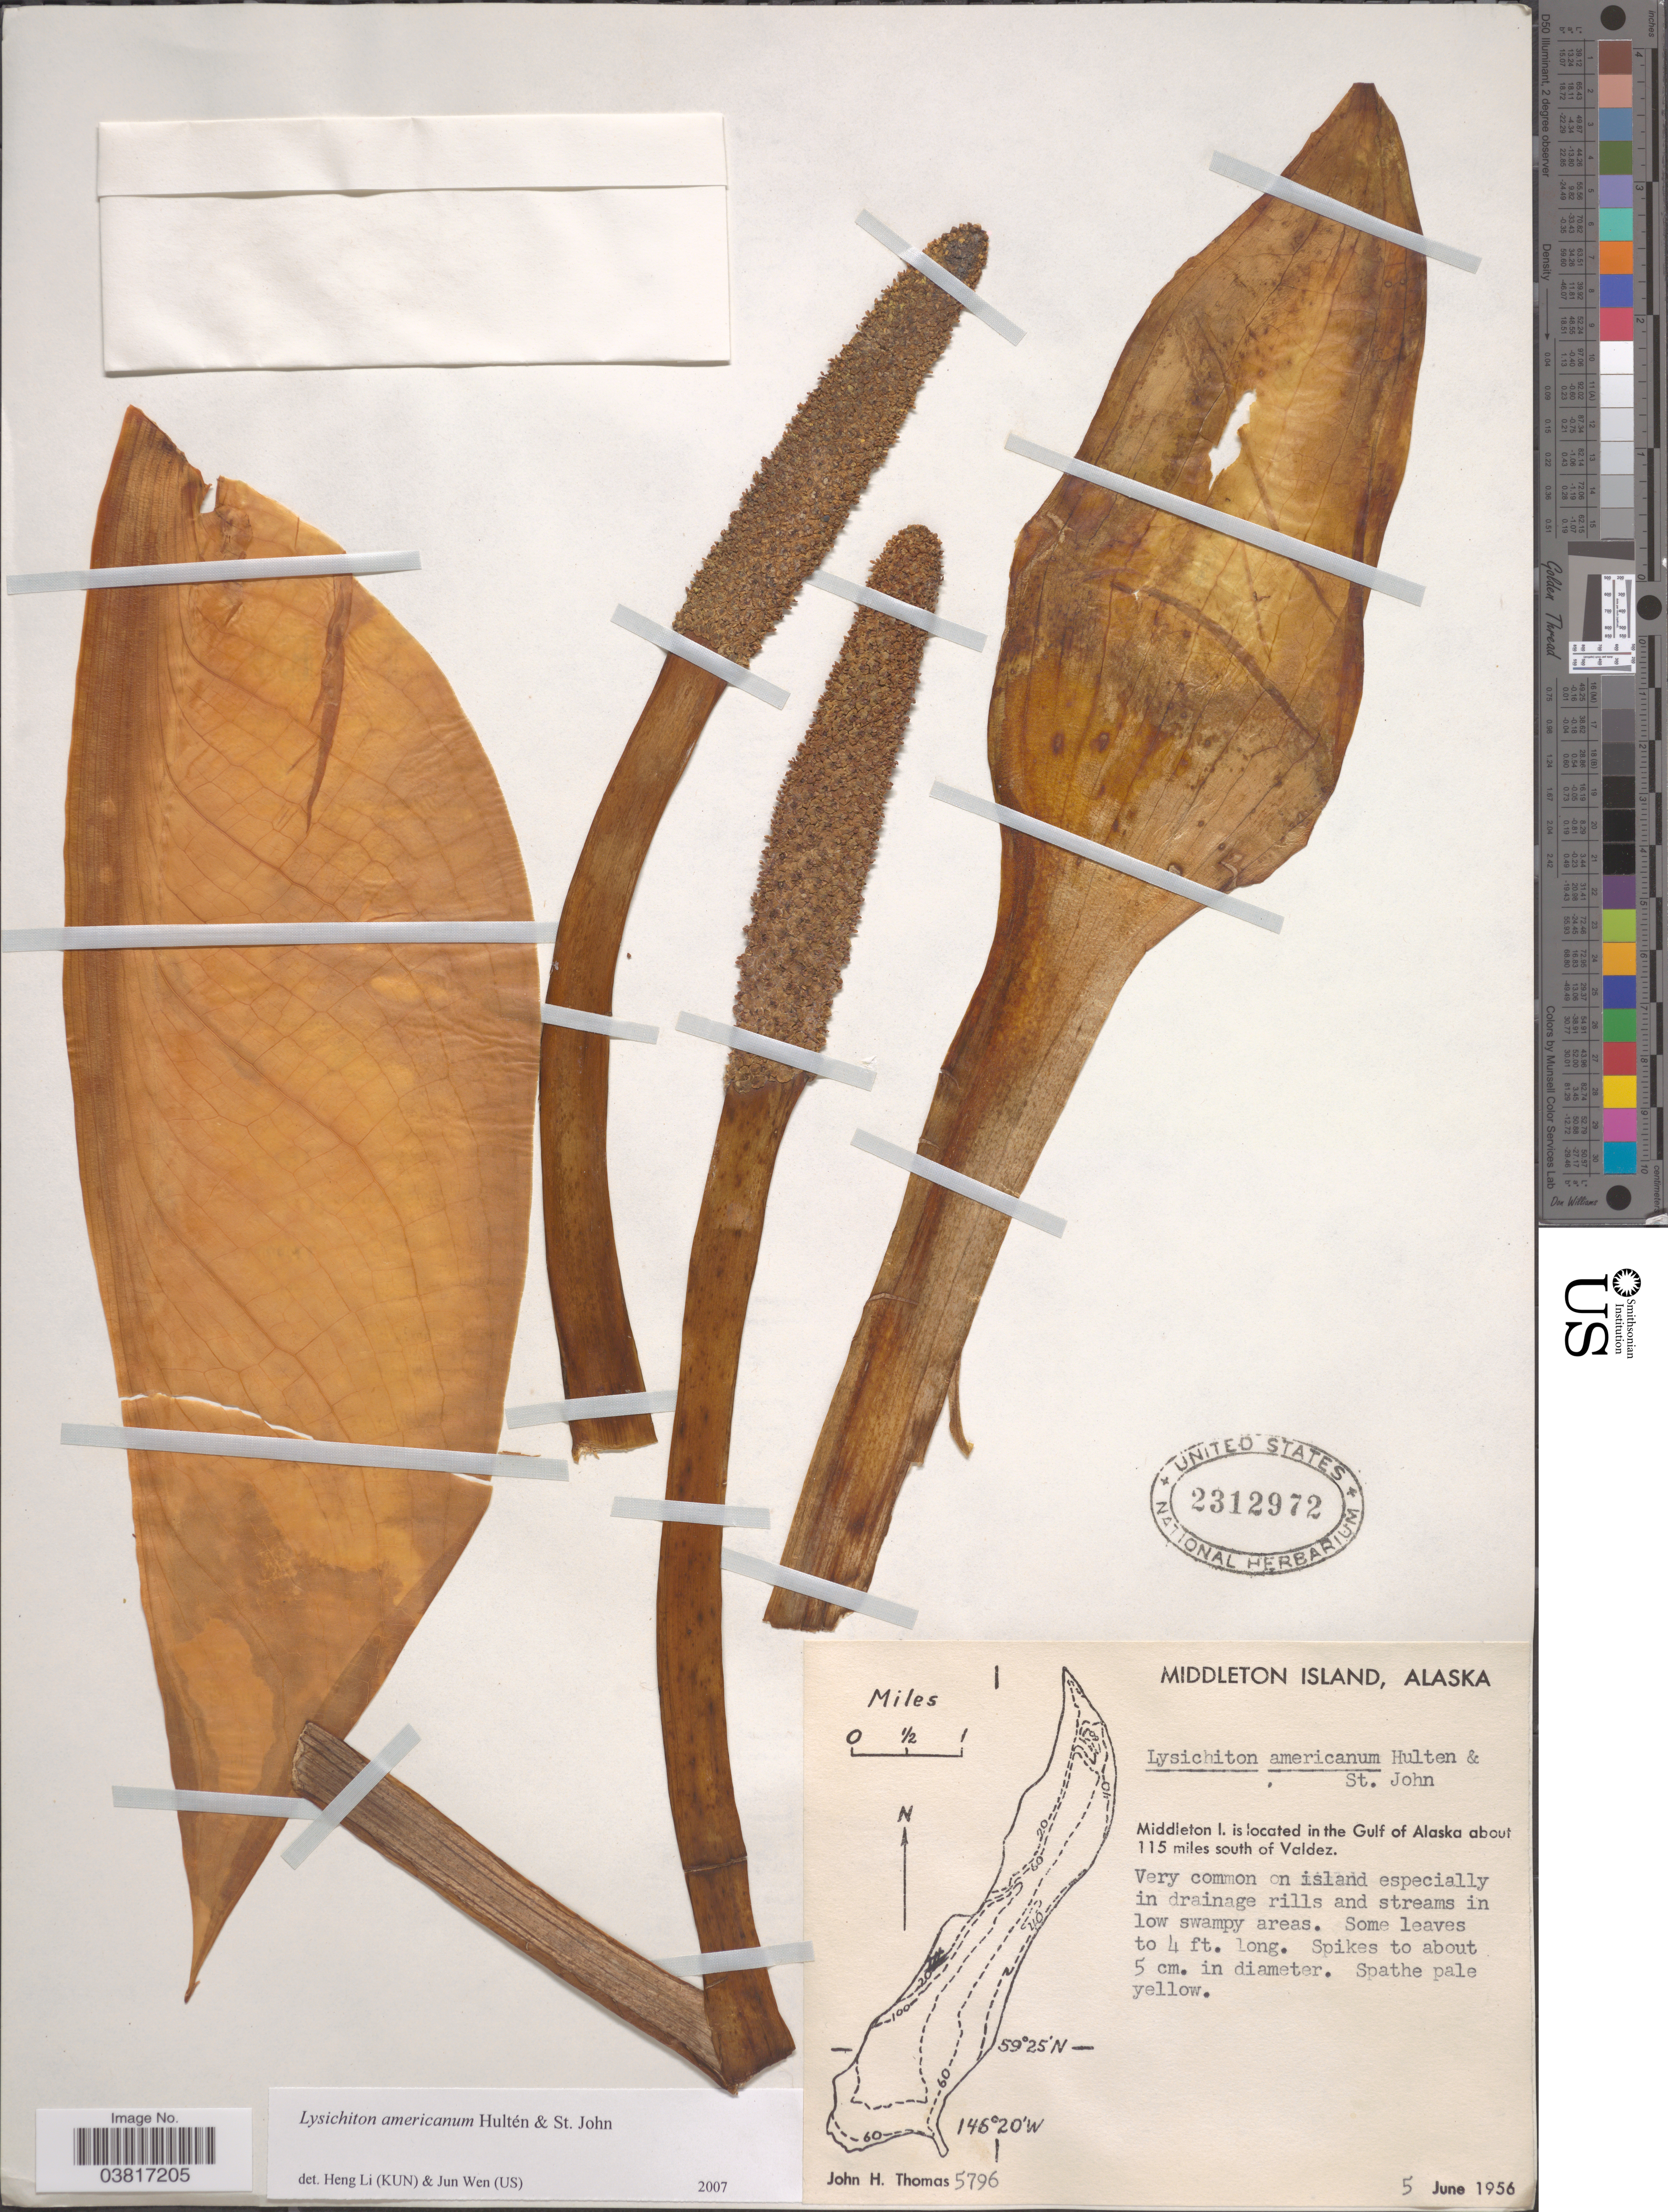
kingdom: Plantae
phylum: Tracheophyta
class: Liliopsida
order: Alismatales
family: Araceae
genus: Lysichiton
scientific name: Lysichiton americanus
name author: Hultén & H. St. John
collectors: J. H. Thomas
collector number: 5796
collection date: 1956-06-05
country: United States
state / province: Alaska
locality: Middleton Island. Middleton I. is located in the Gulf of Alaska about 115 miles south of Valdez.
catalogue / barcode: US 2312972